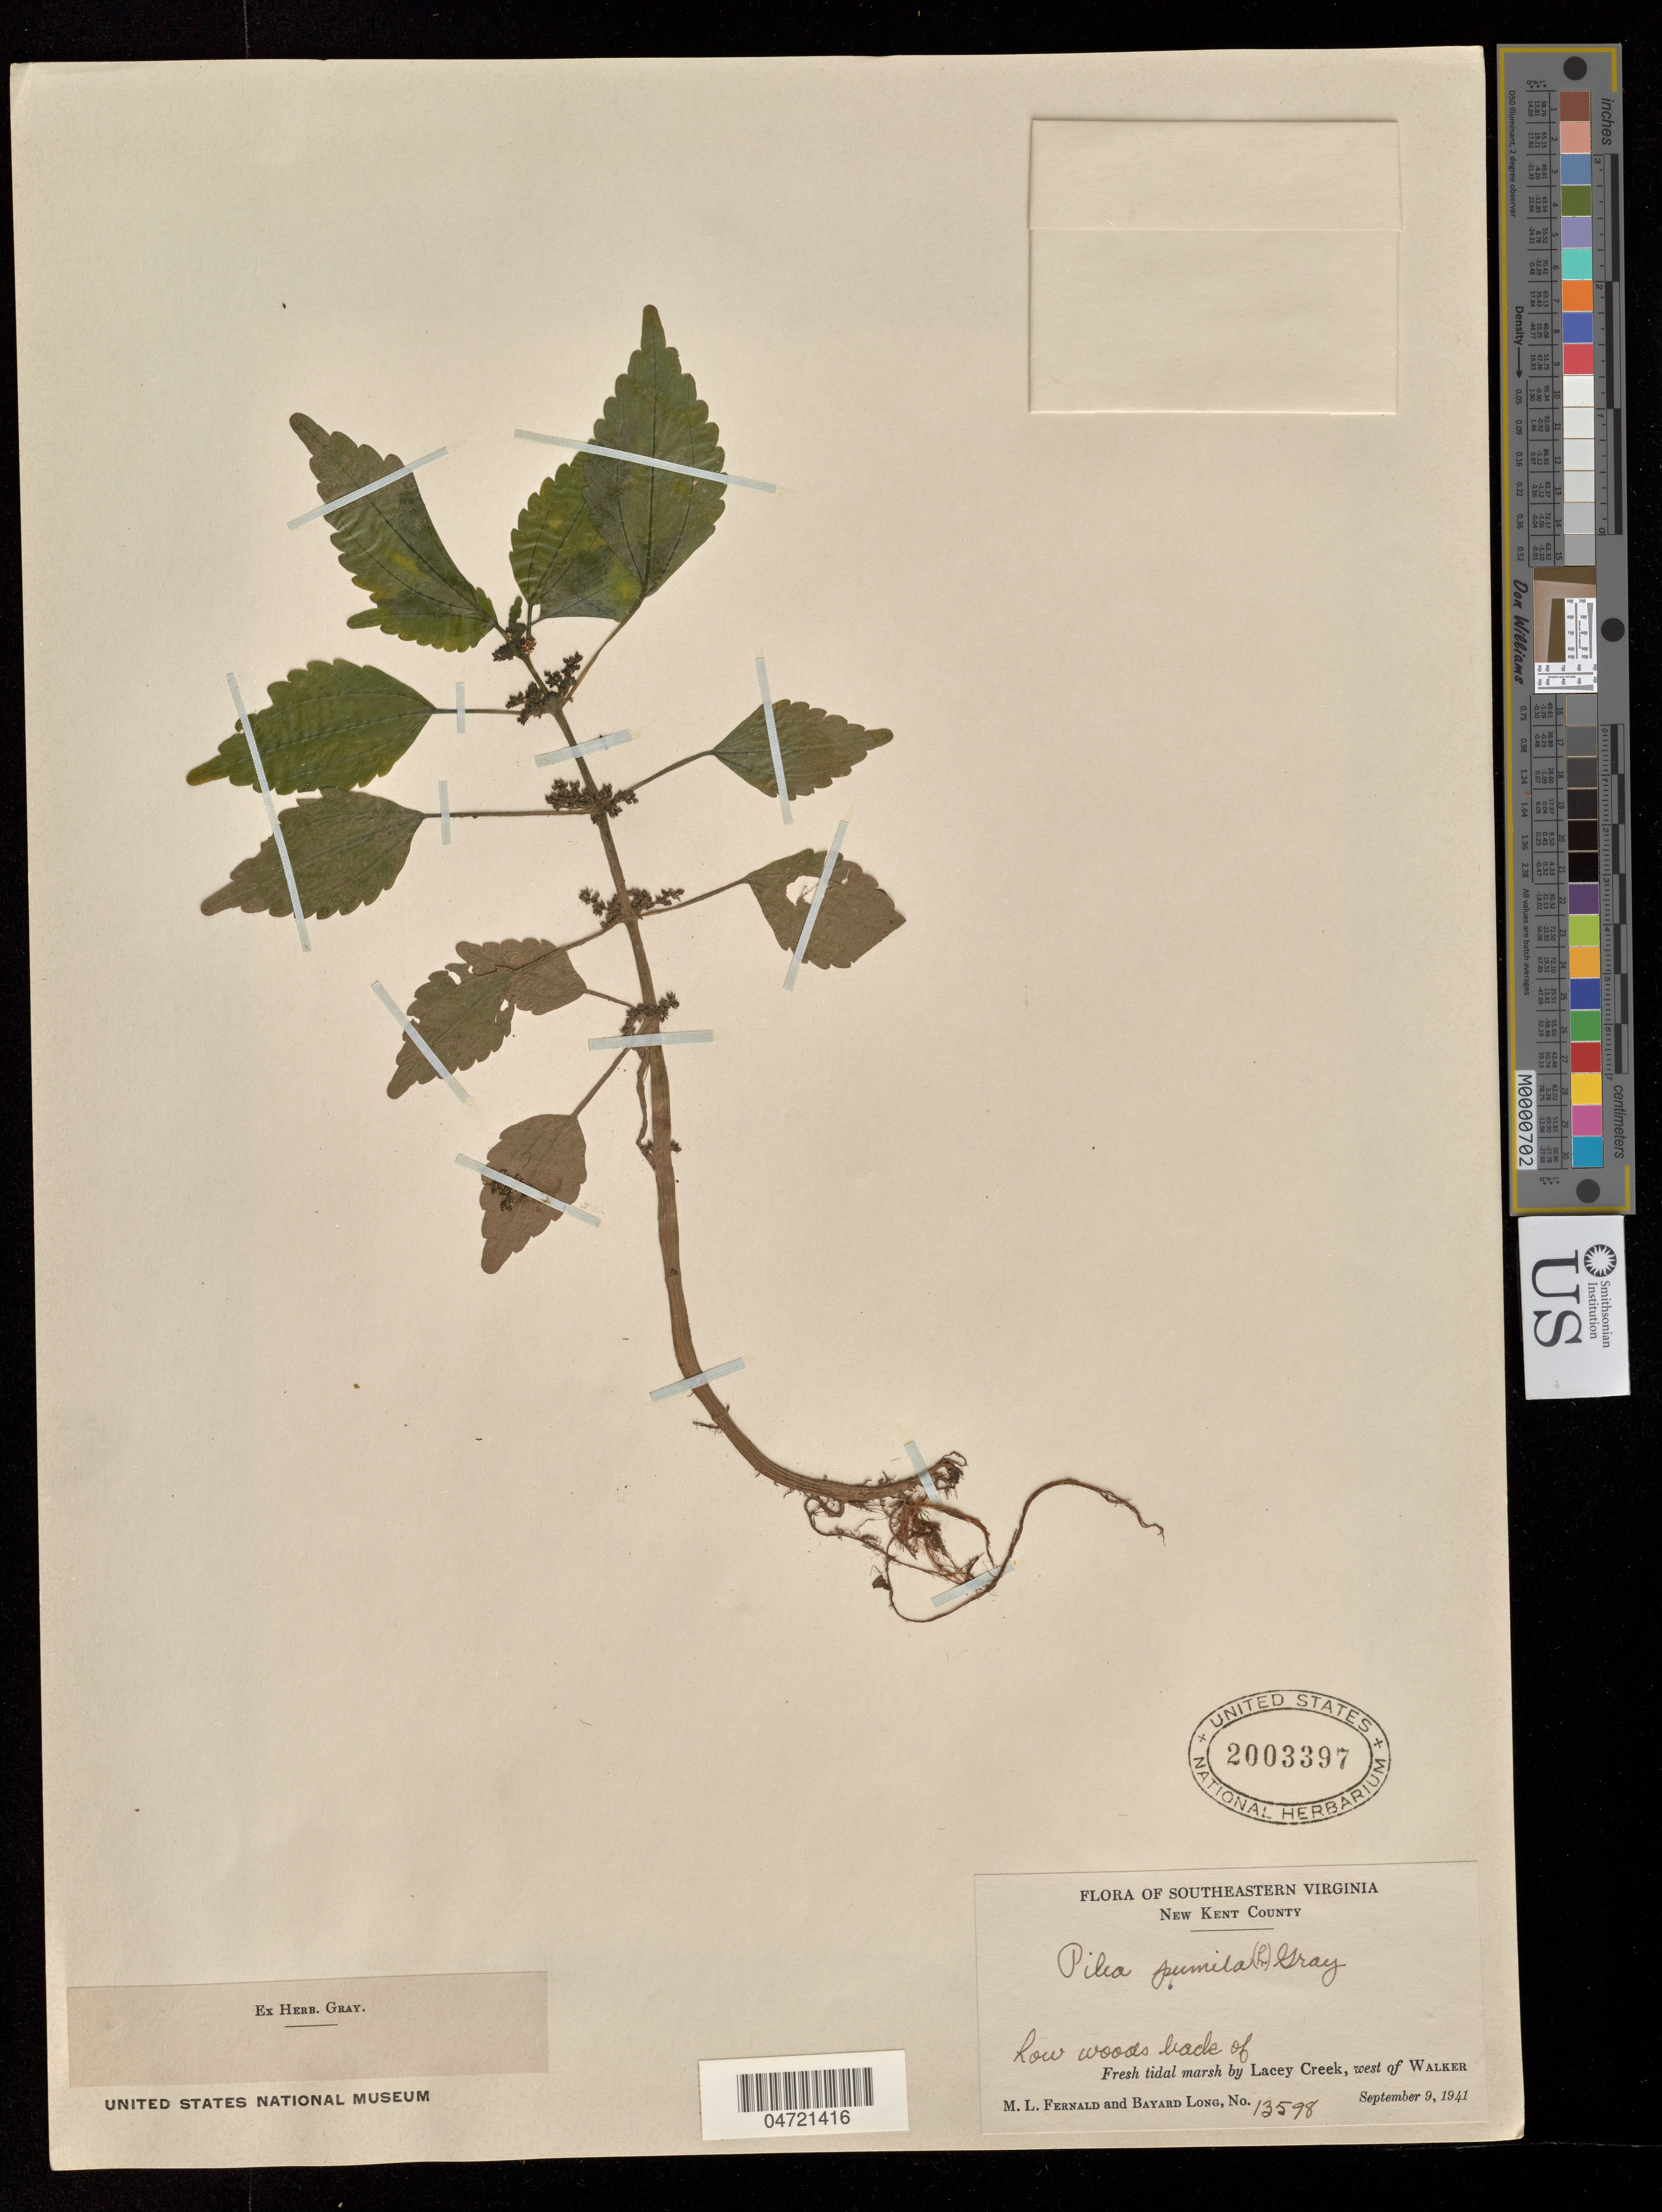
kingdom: Plantae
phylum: Tracheophyta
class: Magnoliopsida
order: Rosales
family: Urticaceae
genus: Pilea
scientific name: Pilea pumila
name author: (L.) A. Gray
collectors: M. L. Fernald & B. H. Long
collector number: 13598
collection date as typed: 09 Sep 1941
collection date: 1941-09-09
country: United States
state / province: Virginia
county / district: New Kent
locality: West of Walker.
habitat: Fresh tidal marsh by Lacy Creek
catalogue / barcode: US 2003397